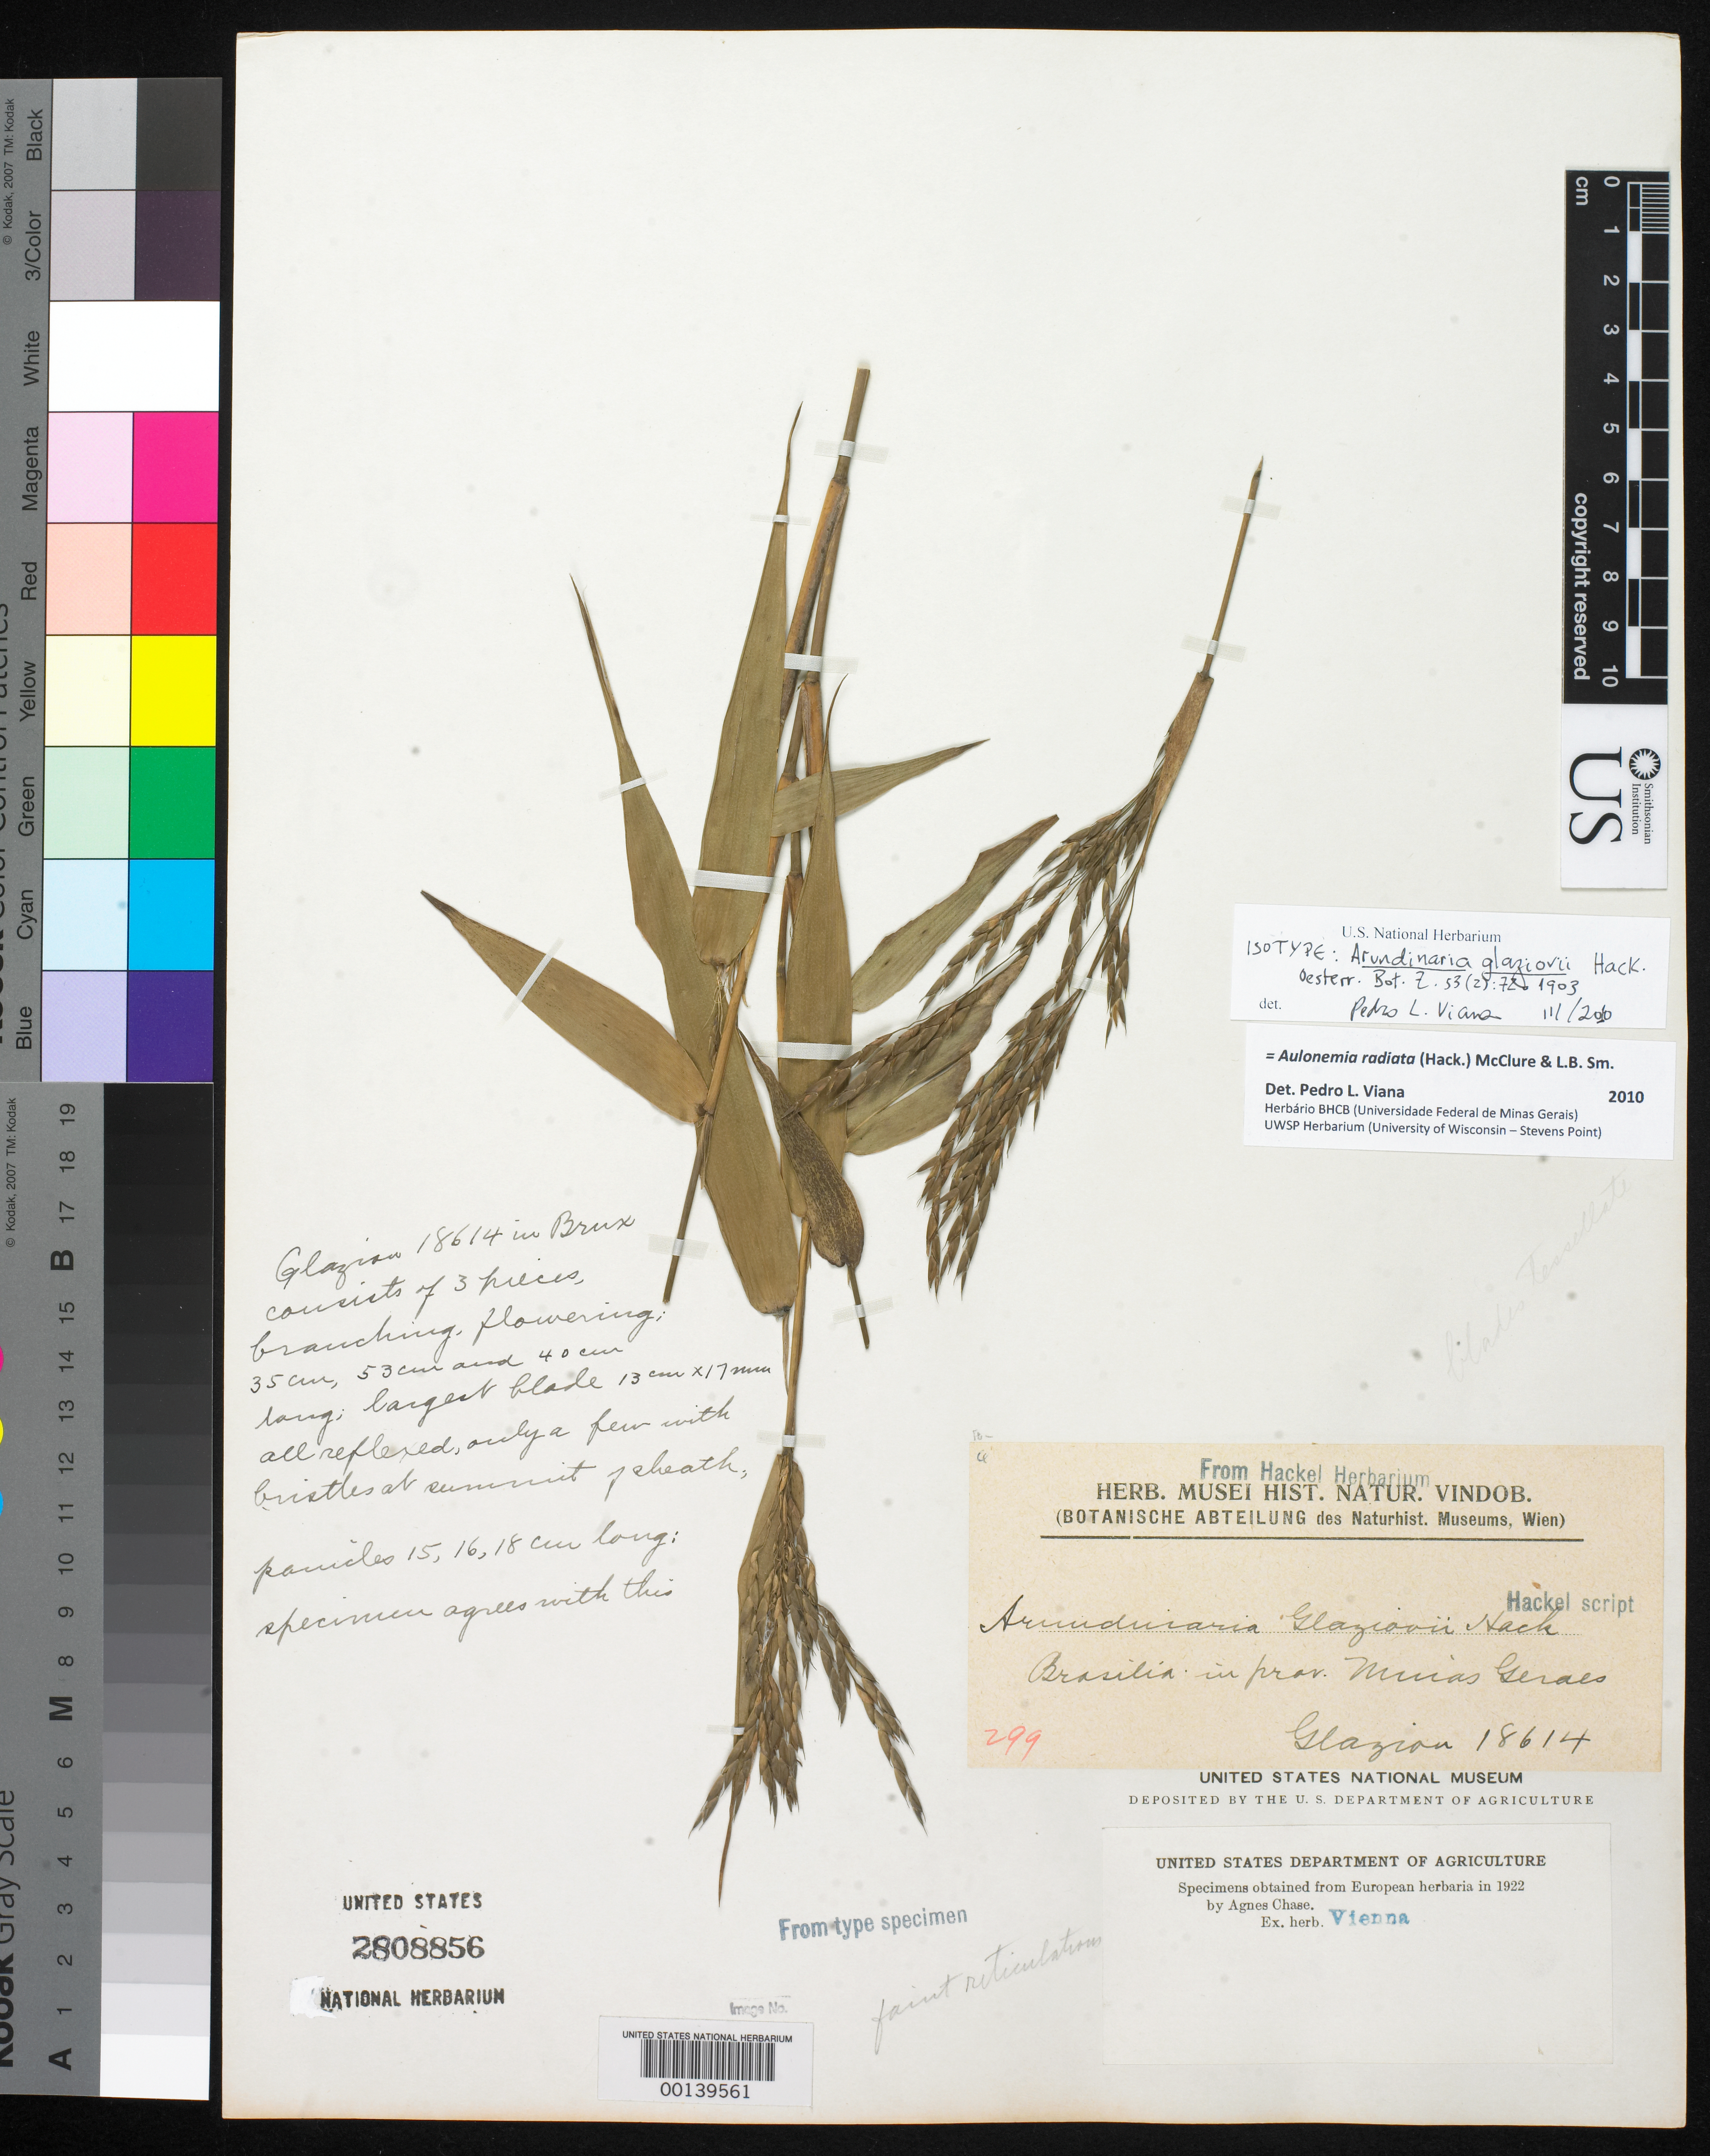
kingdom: Plantae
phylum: Tracheophyta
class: Liliopsida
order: Poales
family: Poaceae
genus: Arundinaria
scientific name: Arundinaria glaziovii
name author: Hack.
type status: Isotype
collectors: A. F. M. Glaziou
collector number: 18614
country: Brazil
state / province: Minas Gerais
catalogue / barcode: US 2808856